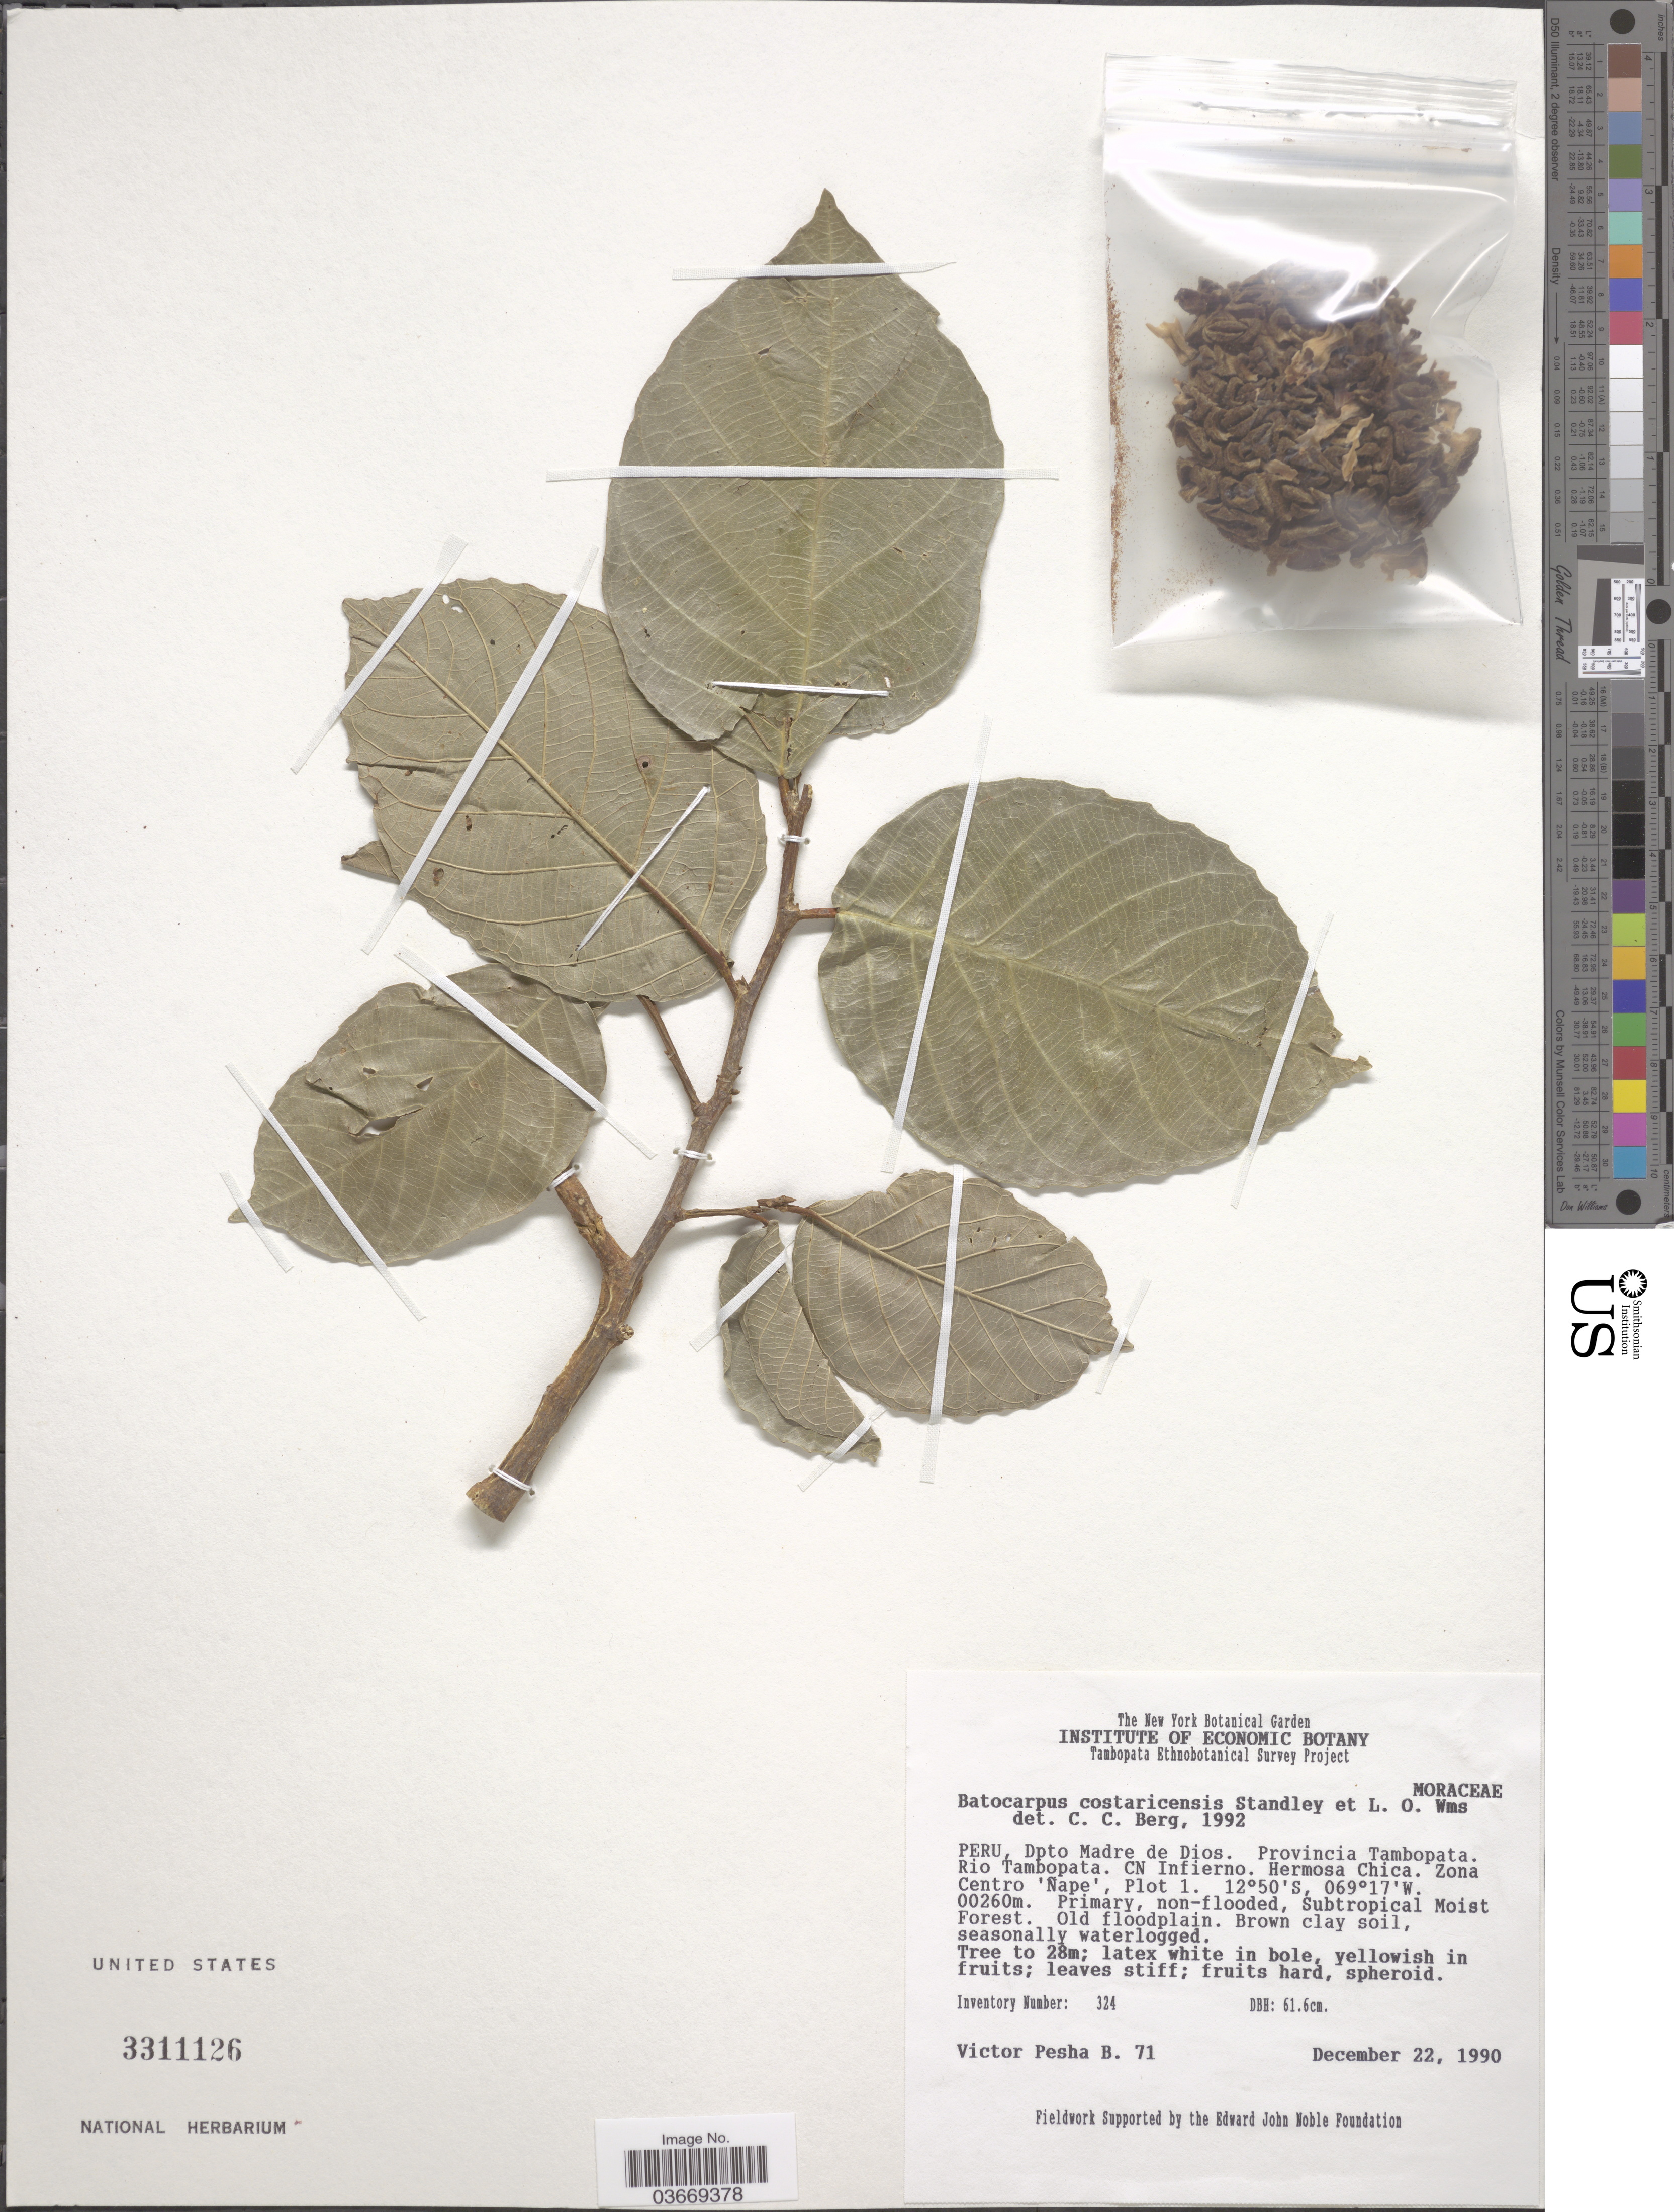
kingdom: Plantae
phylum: Tracheophyta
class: Magnoliopsida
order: Rosales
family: Moraceae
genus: Batocarpus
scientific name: Batocarpus costaricensis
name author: Standl. & L.O. Williams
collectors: V. Pesha B.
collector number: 71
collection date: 1990-12-22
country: Peru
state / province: Madre de Dios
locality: Dpto Madre de Dios. Provincia Tambopata. Rio Tambopata. CN Infierno. Hermosa Chica. Zona Centro 'Nape', Plot 1.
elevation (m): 260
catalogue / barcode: US 3311126